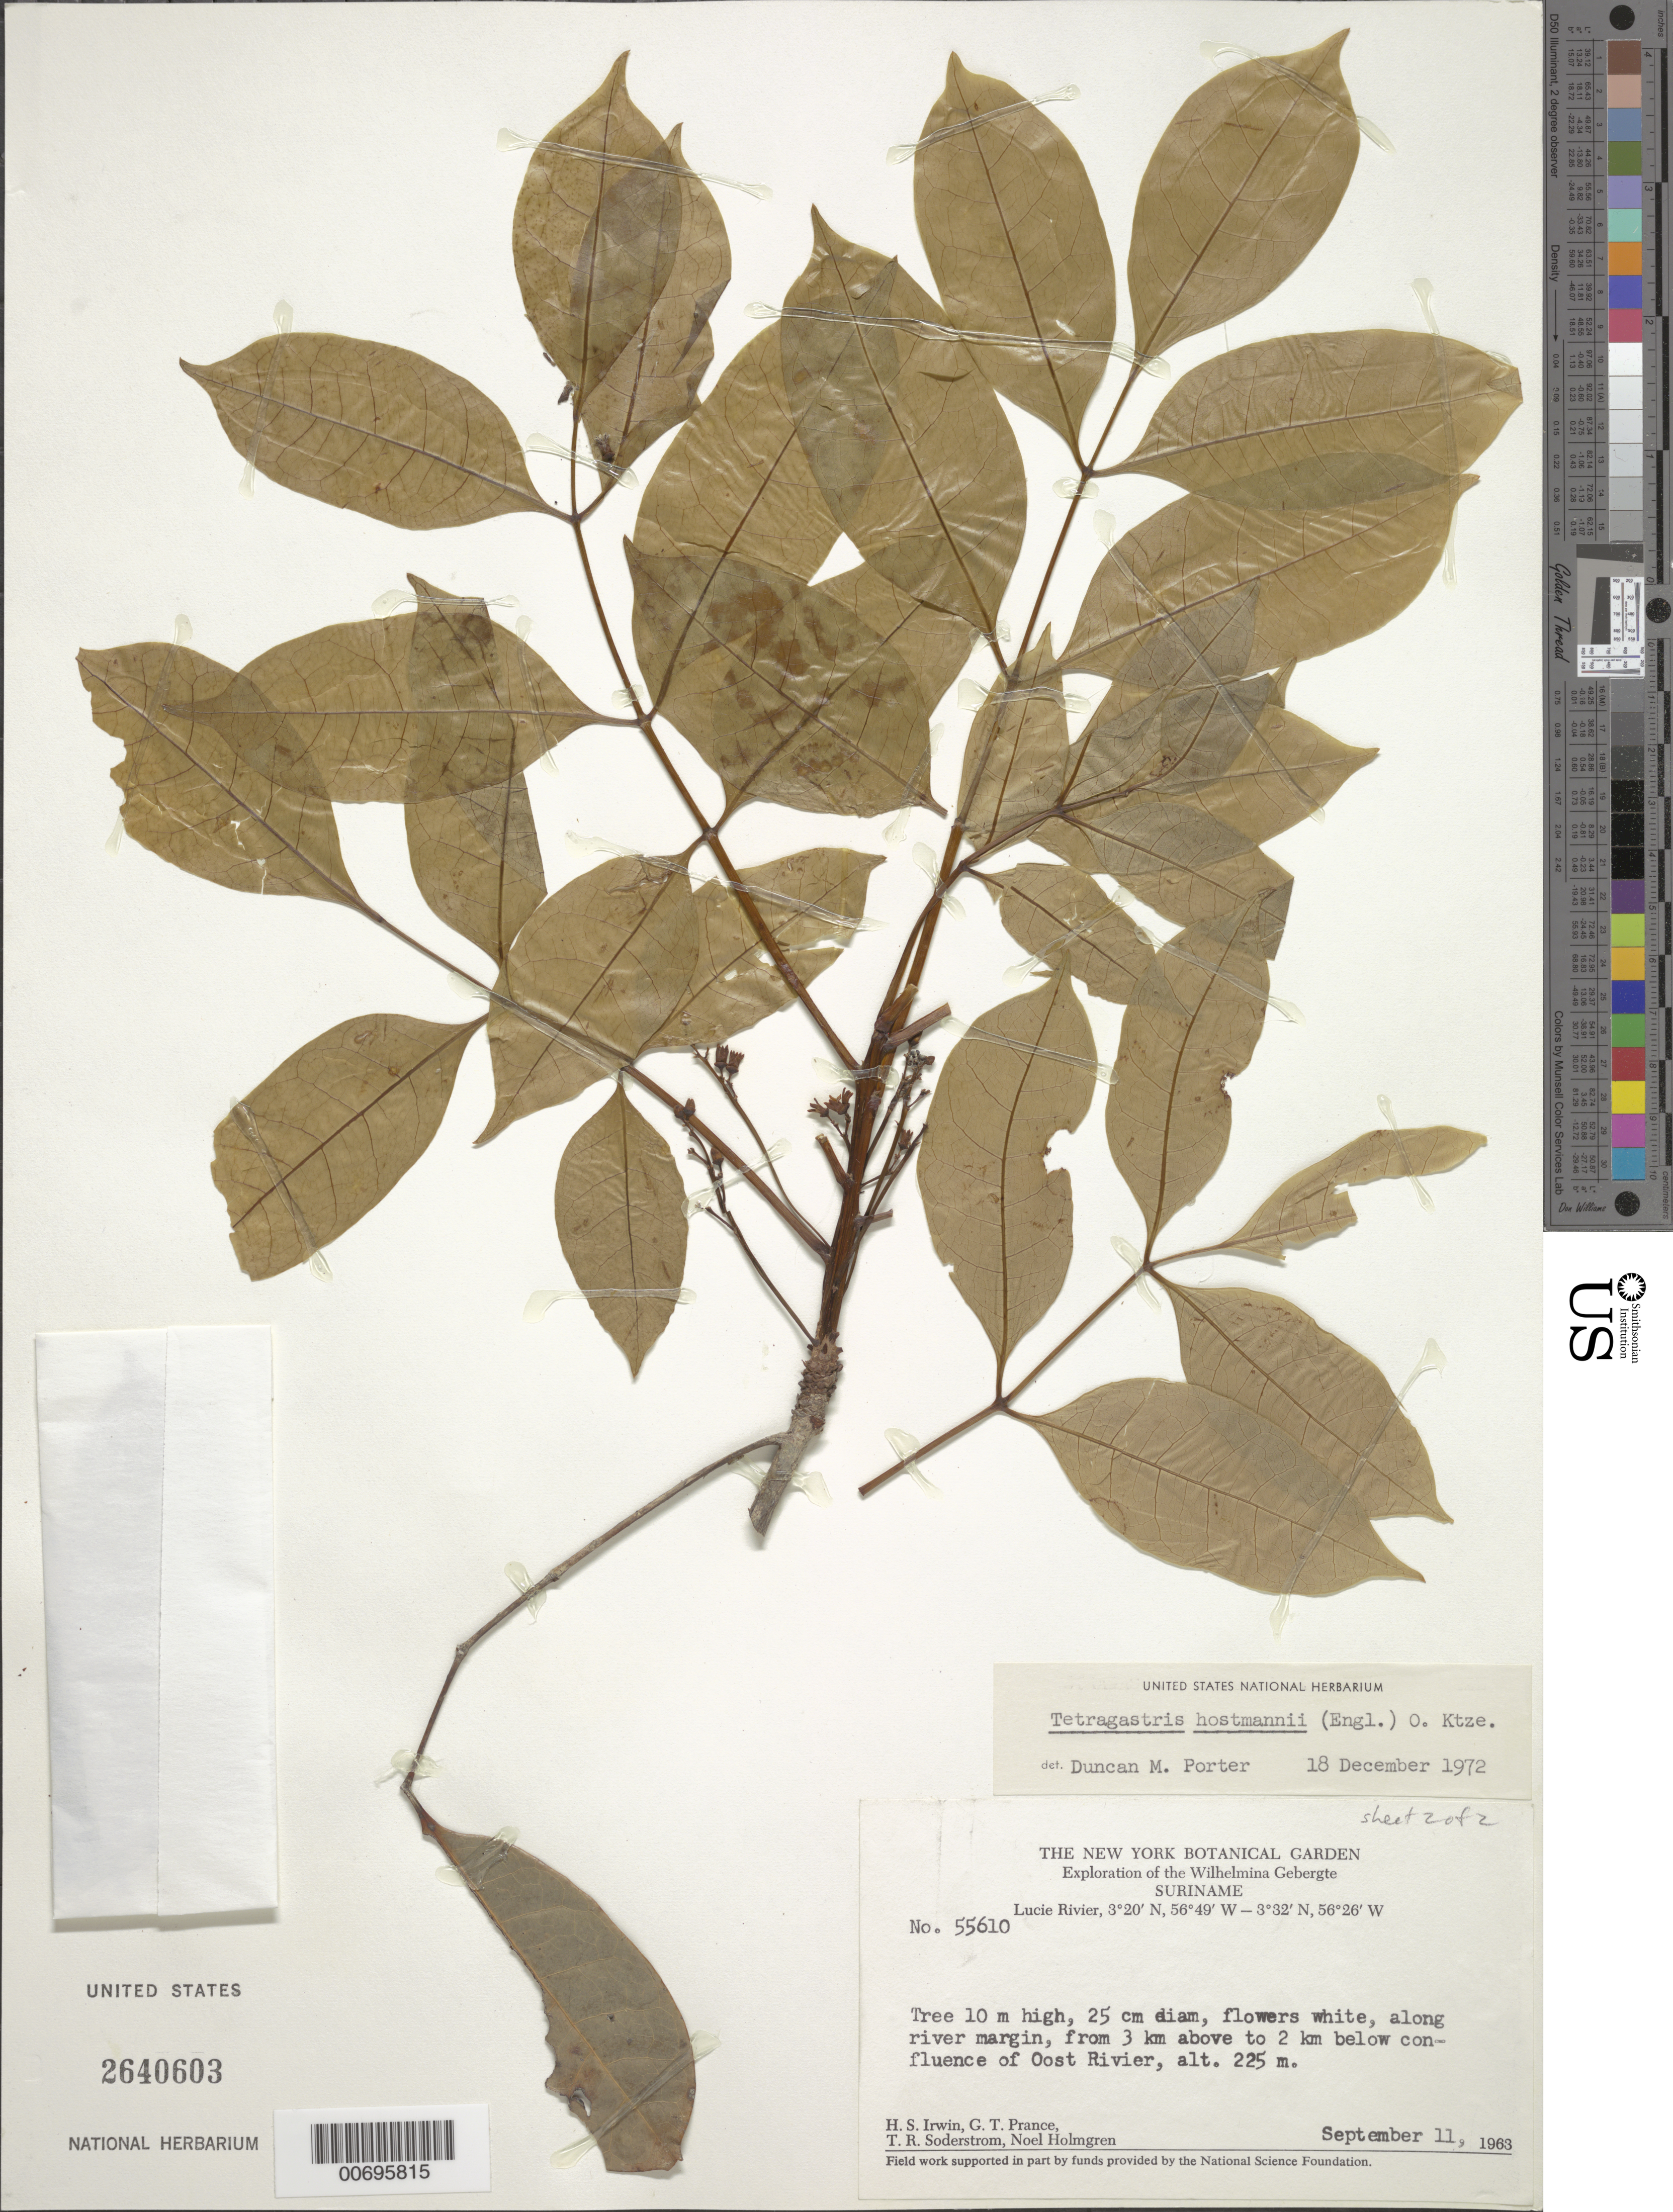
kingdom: Plantae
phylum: Tracheophyta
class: Magnoliopsida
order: Sapindales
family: Burseraceae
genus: Protium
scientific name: Protium surinamense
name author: Byng & Christenh.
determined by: Daly, Douglas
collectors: H. Irwin, G. T. Prance, T. R. Soderstrom & N. H. Holmgren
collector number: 55610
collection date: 1963-09-11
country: Suriname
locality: Wilhelmina Gebergte. Lucie River. Along river margin, from 3 km above to 2 km below confluence of Oost Rivier.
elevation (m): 225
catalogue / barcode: US 2640603